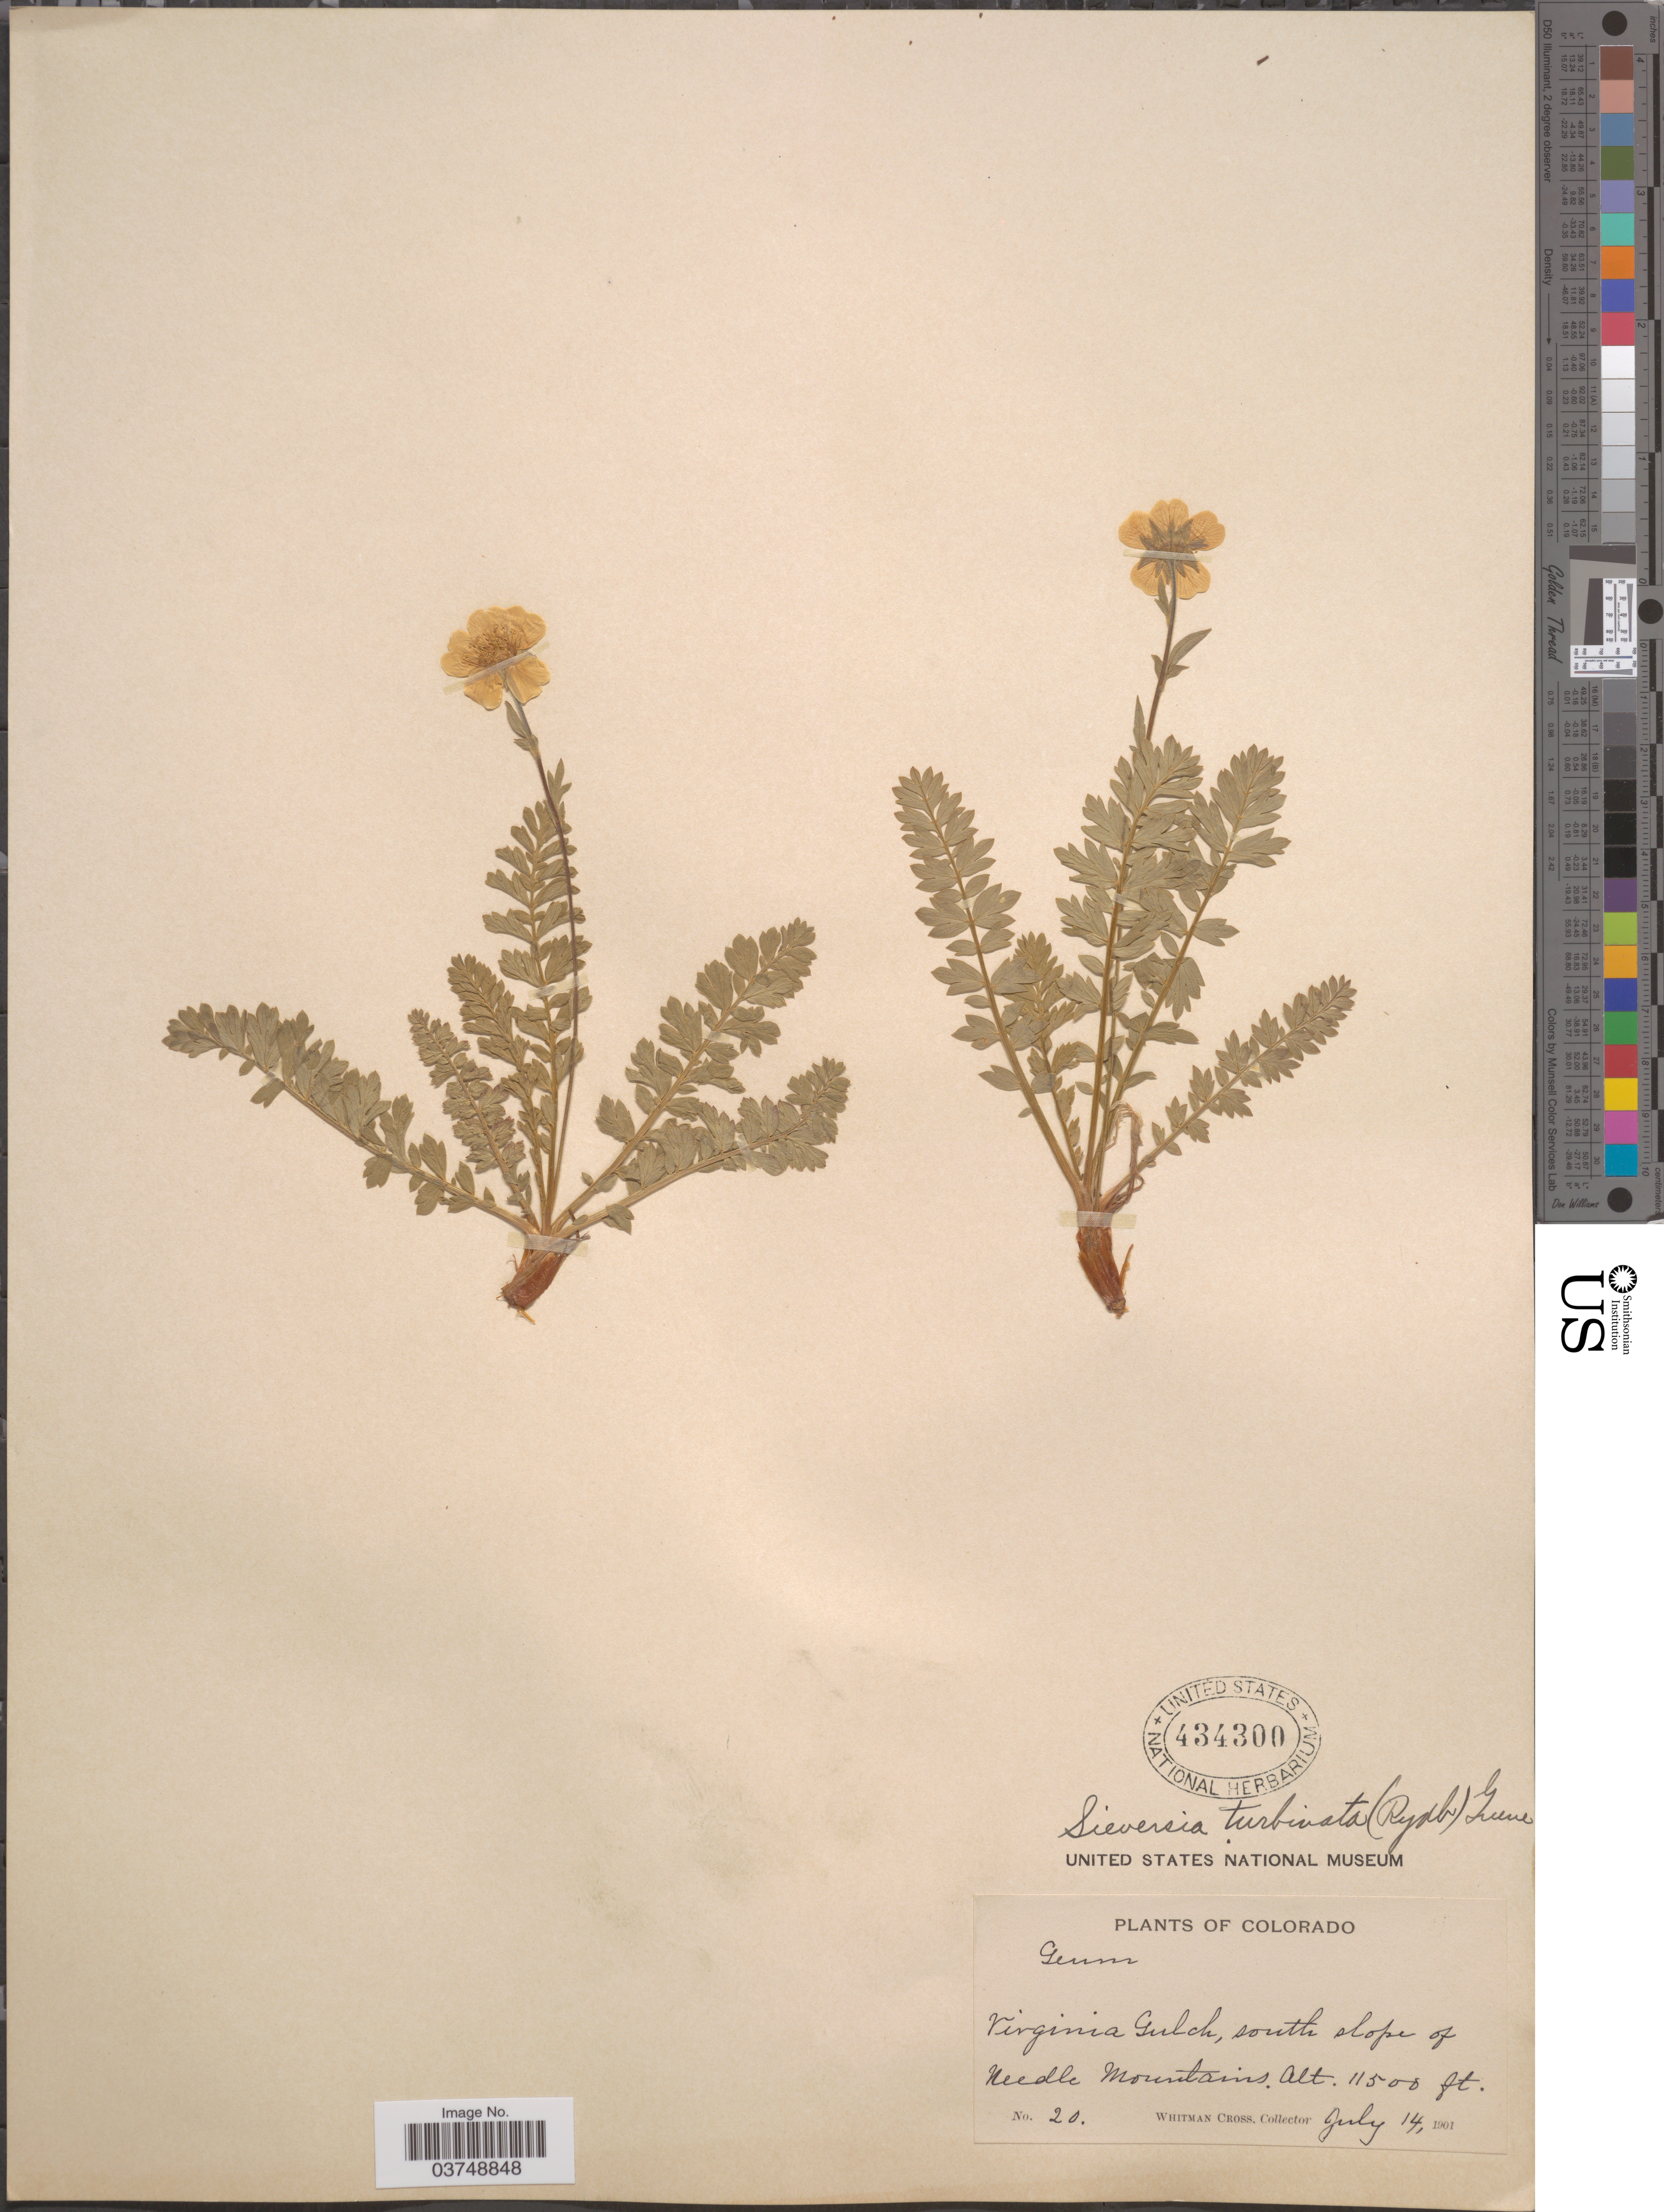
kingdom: Plantae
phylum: Tracheophyta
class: Magnoliopsida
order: Rosales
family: Rosaceae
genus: Geum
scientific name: Geum rossii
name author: (R. Br.) Ser.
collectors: W. Cross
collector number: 20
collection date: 1901-07-14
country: United States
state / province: Colorado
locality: Virginia Gulch, south slope of Needle Mountains.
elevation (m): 3505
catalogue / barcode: US 434300